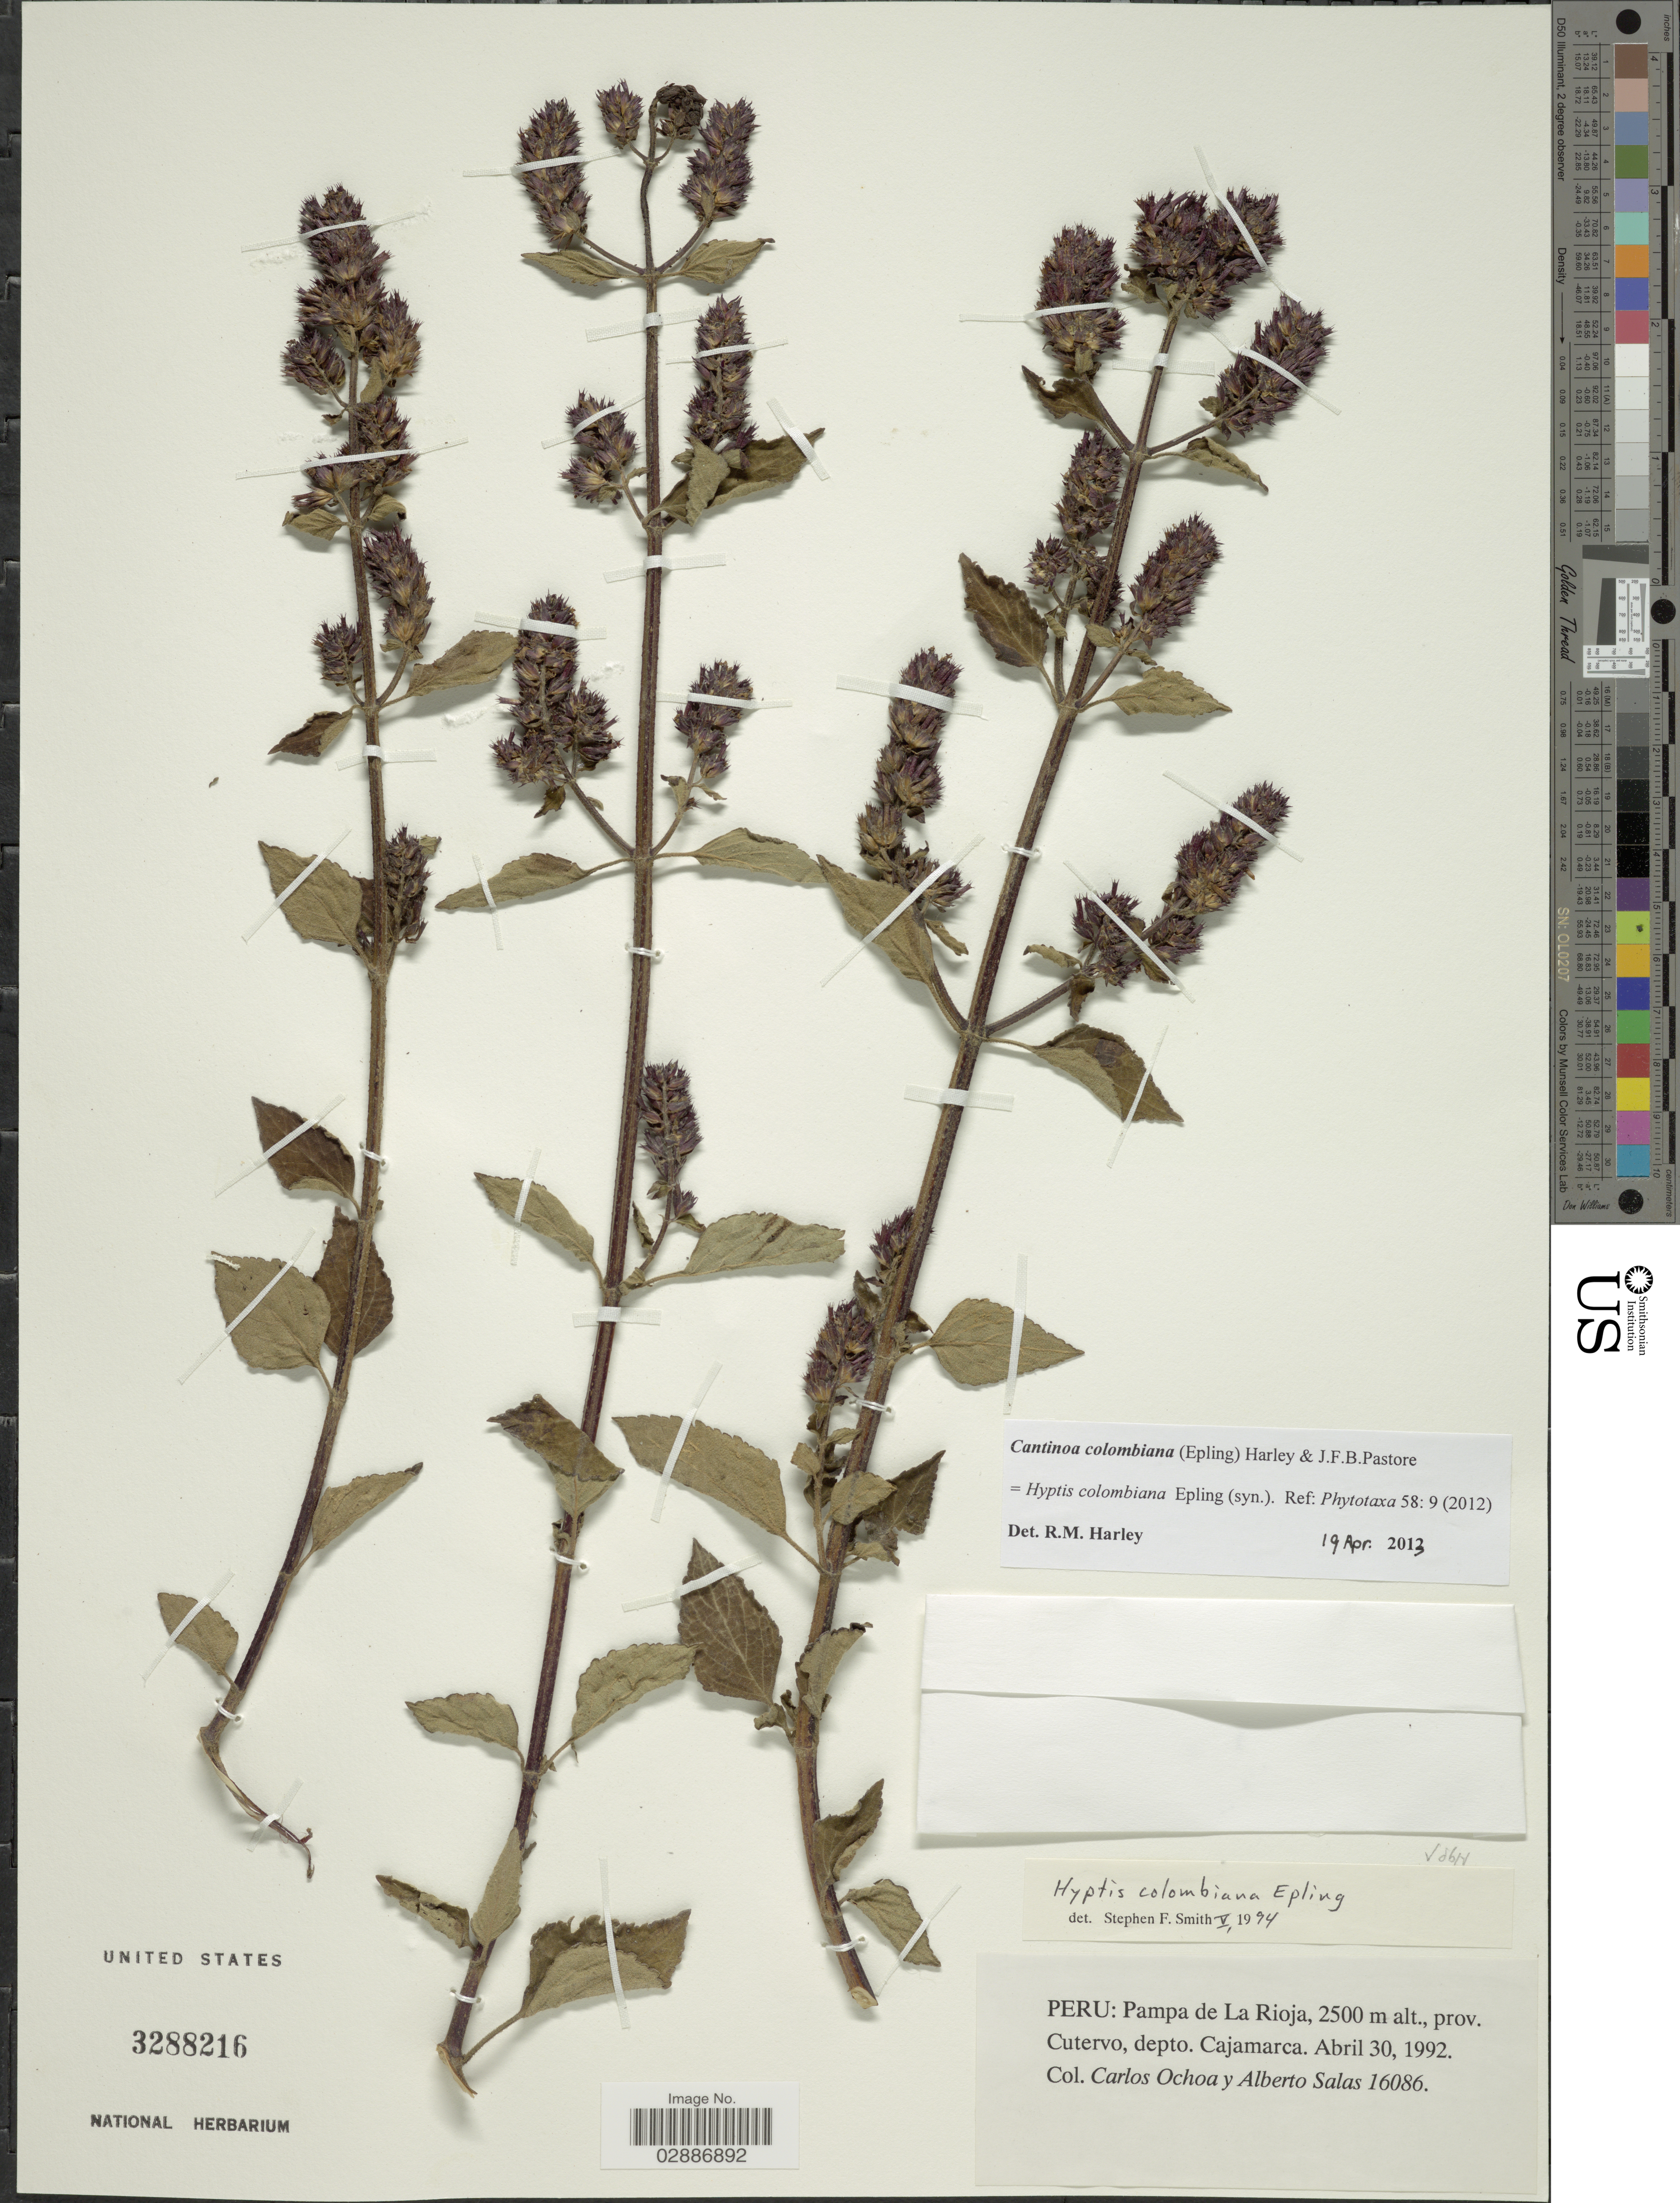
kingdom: Plantae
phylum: Tracheophyta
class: Magnoliopsida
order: Lamiales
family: Lamiaceae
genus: Cantinoa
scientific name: Cantinoa colombiana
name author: (Epling) Harley & J.F.B. Pastore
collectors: C. Ochoa & A. Salas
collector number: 16086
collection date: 1992-04-30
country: Peru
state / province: Cajamarca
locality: Pampa de La Rioja, prov. Cutervo, depto. Cajamarca.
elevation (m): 2500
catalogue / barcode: US 3288216